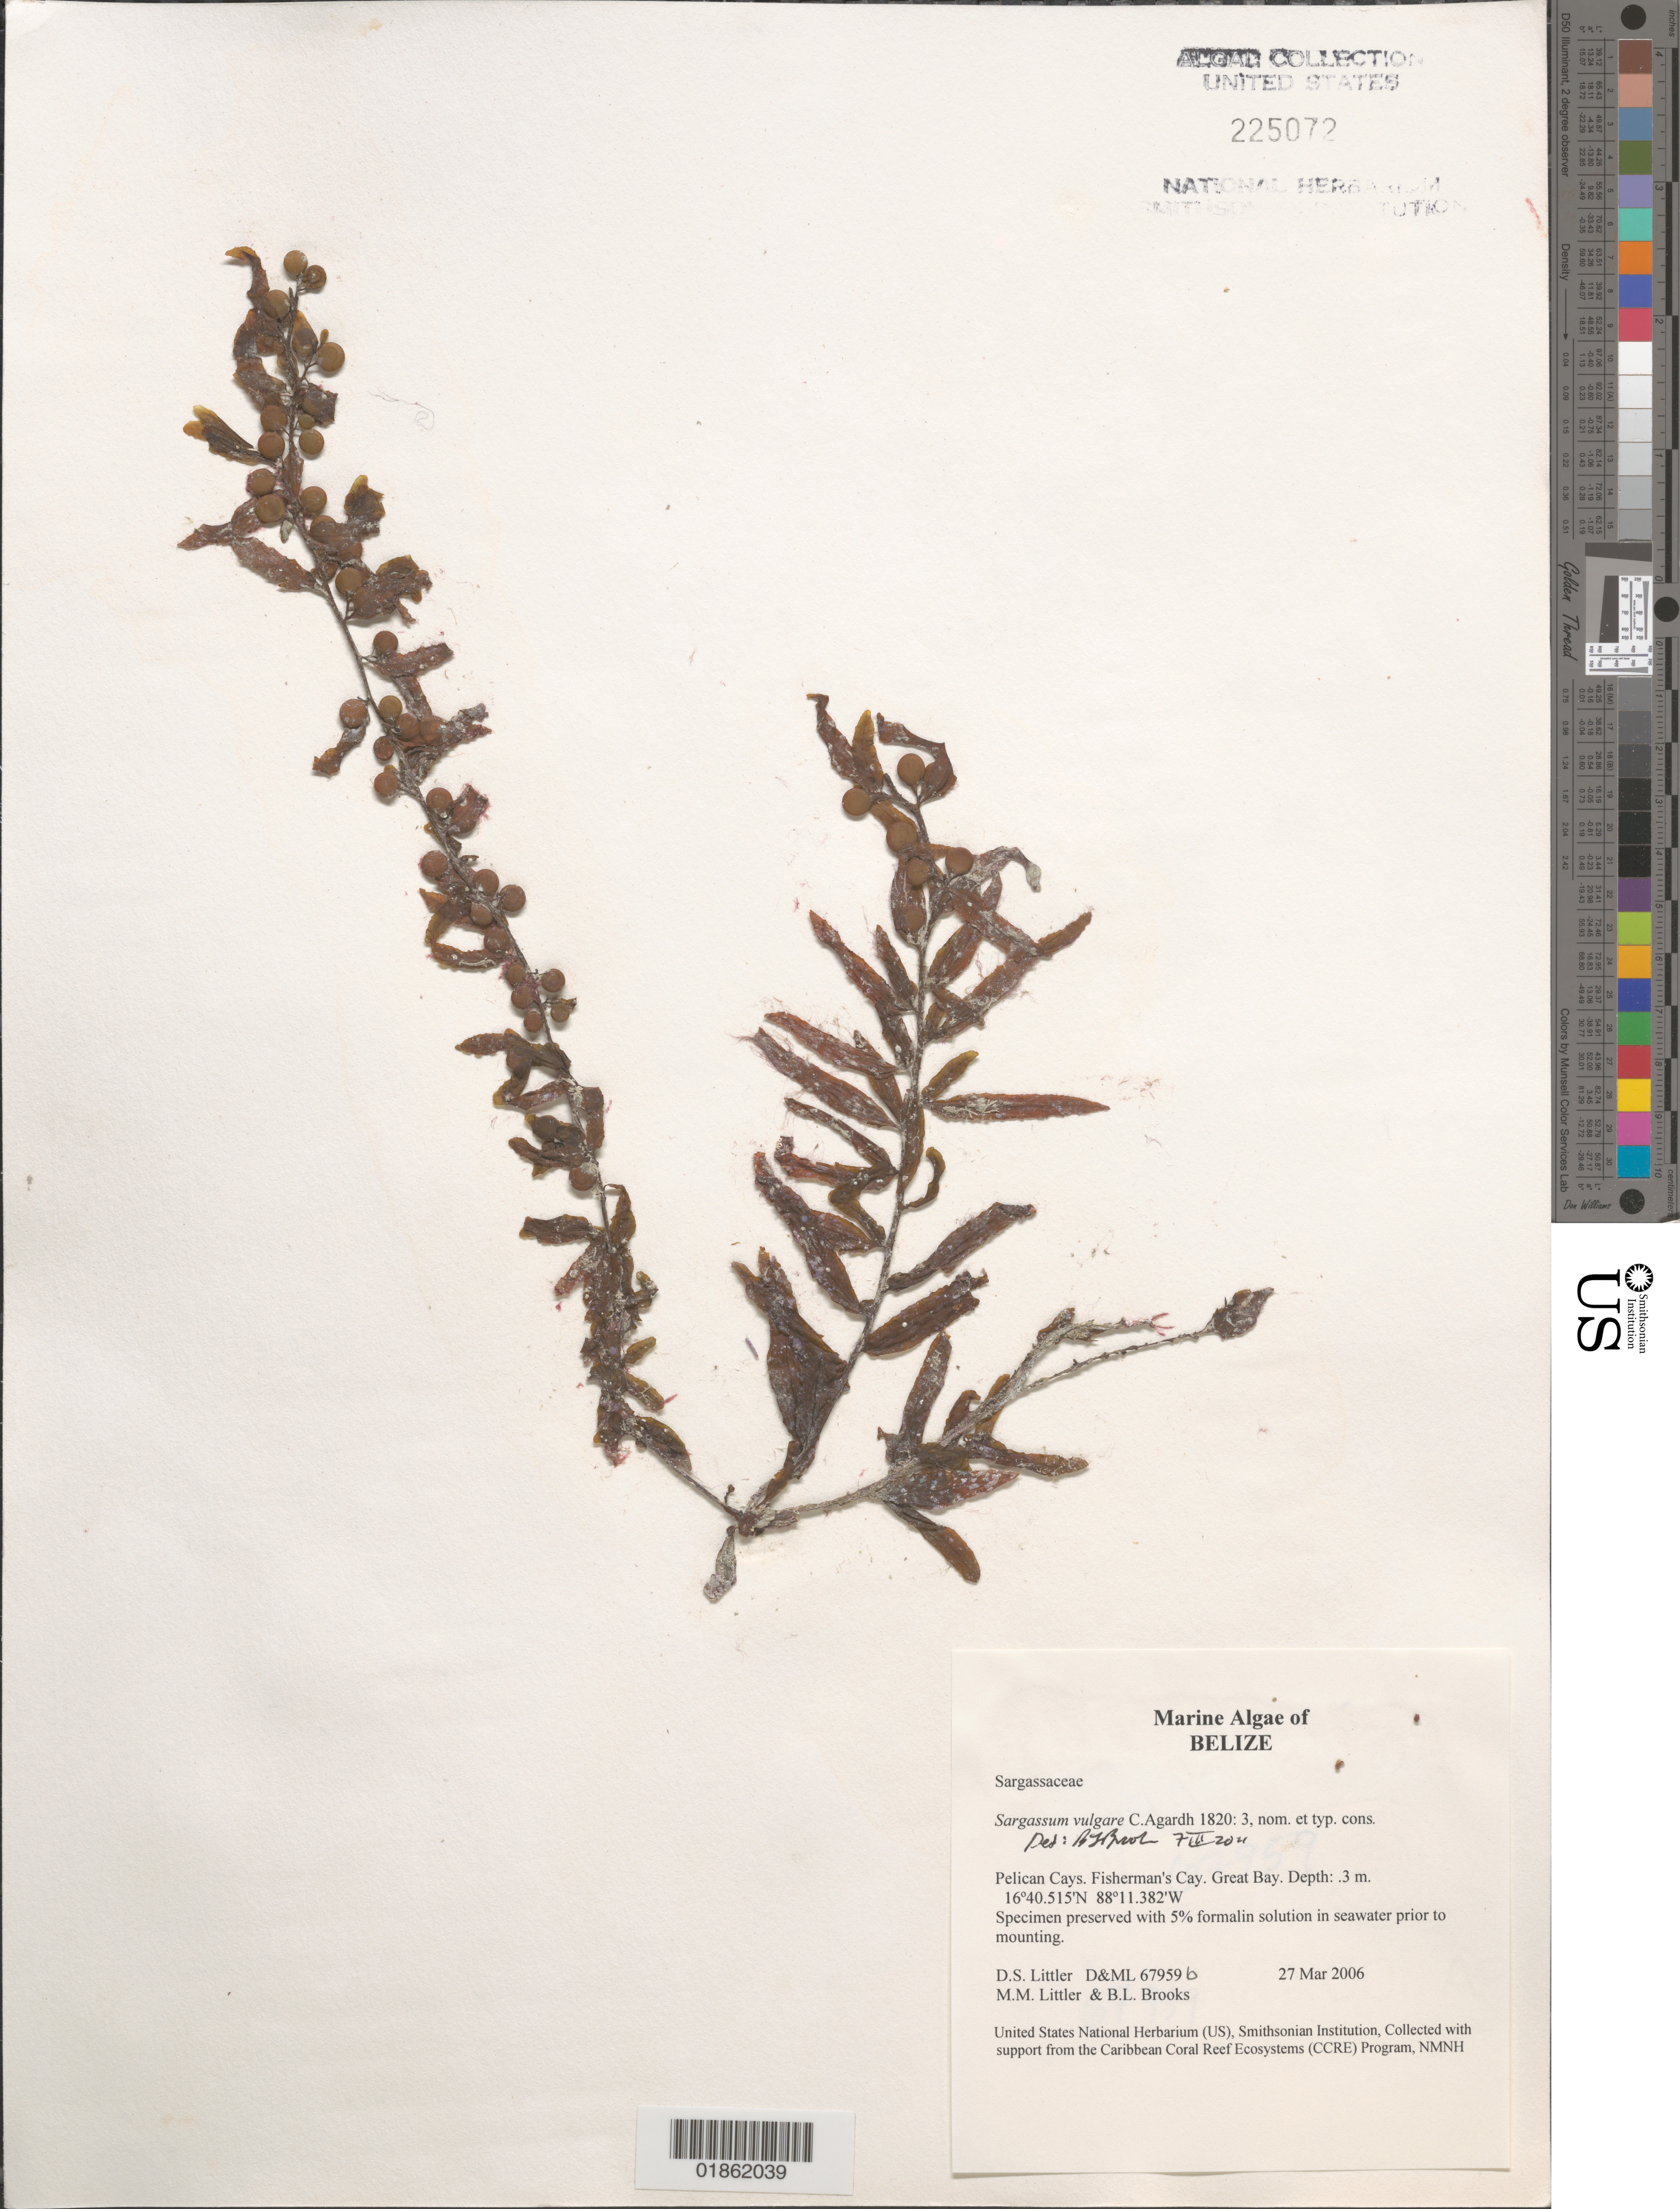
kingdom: Chromista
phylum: Ochrophyta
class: Phaeophyceae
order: Fucales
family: Sargassaceae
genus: Sargassum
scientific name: Sargassum vulgare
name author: C. Agardh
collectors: D. S. Littler & M. M. Littler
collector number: D&ML 67959b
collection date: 2006-03-27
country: Belize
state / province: Stann Creek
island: Fisherman's Cay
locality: Pelican Cays. Fisherman's Cay. Great Bay.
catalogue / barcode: US 225072